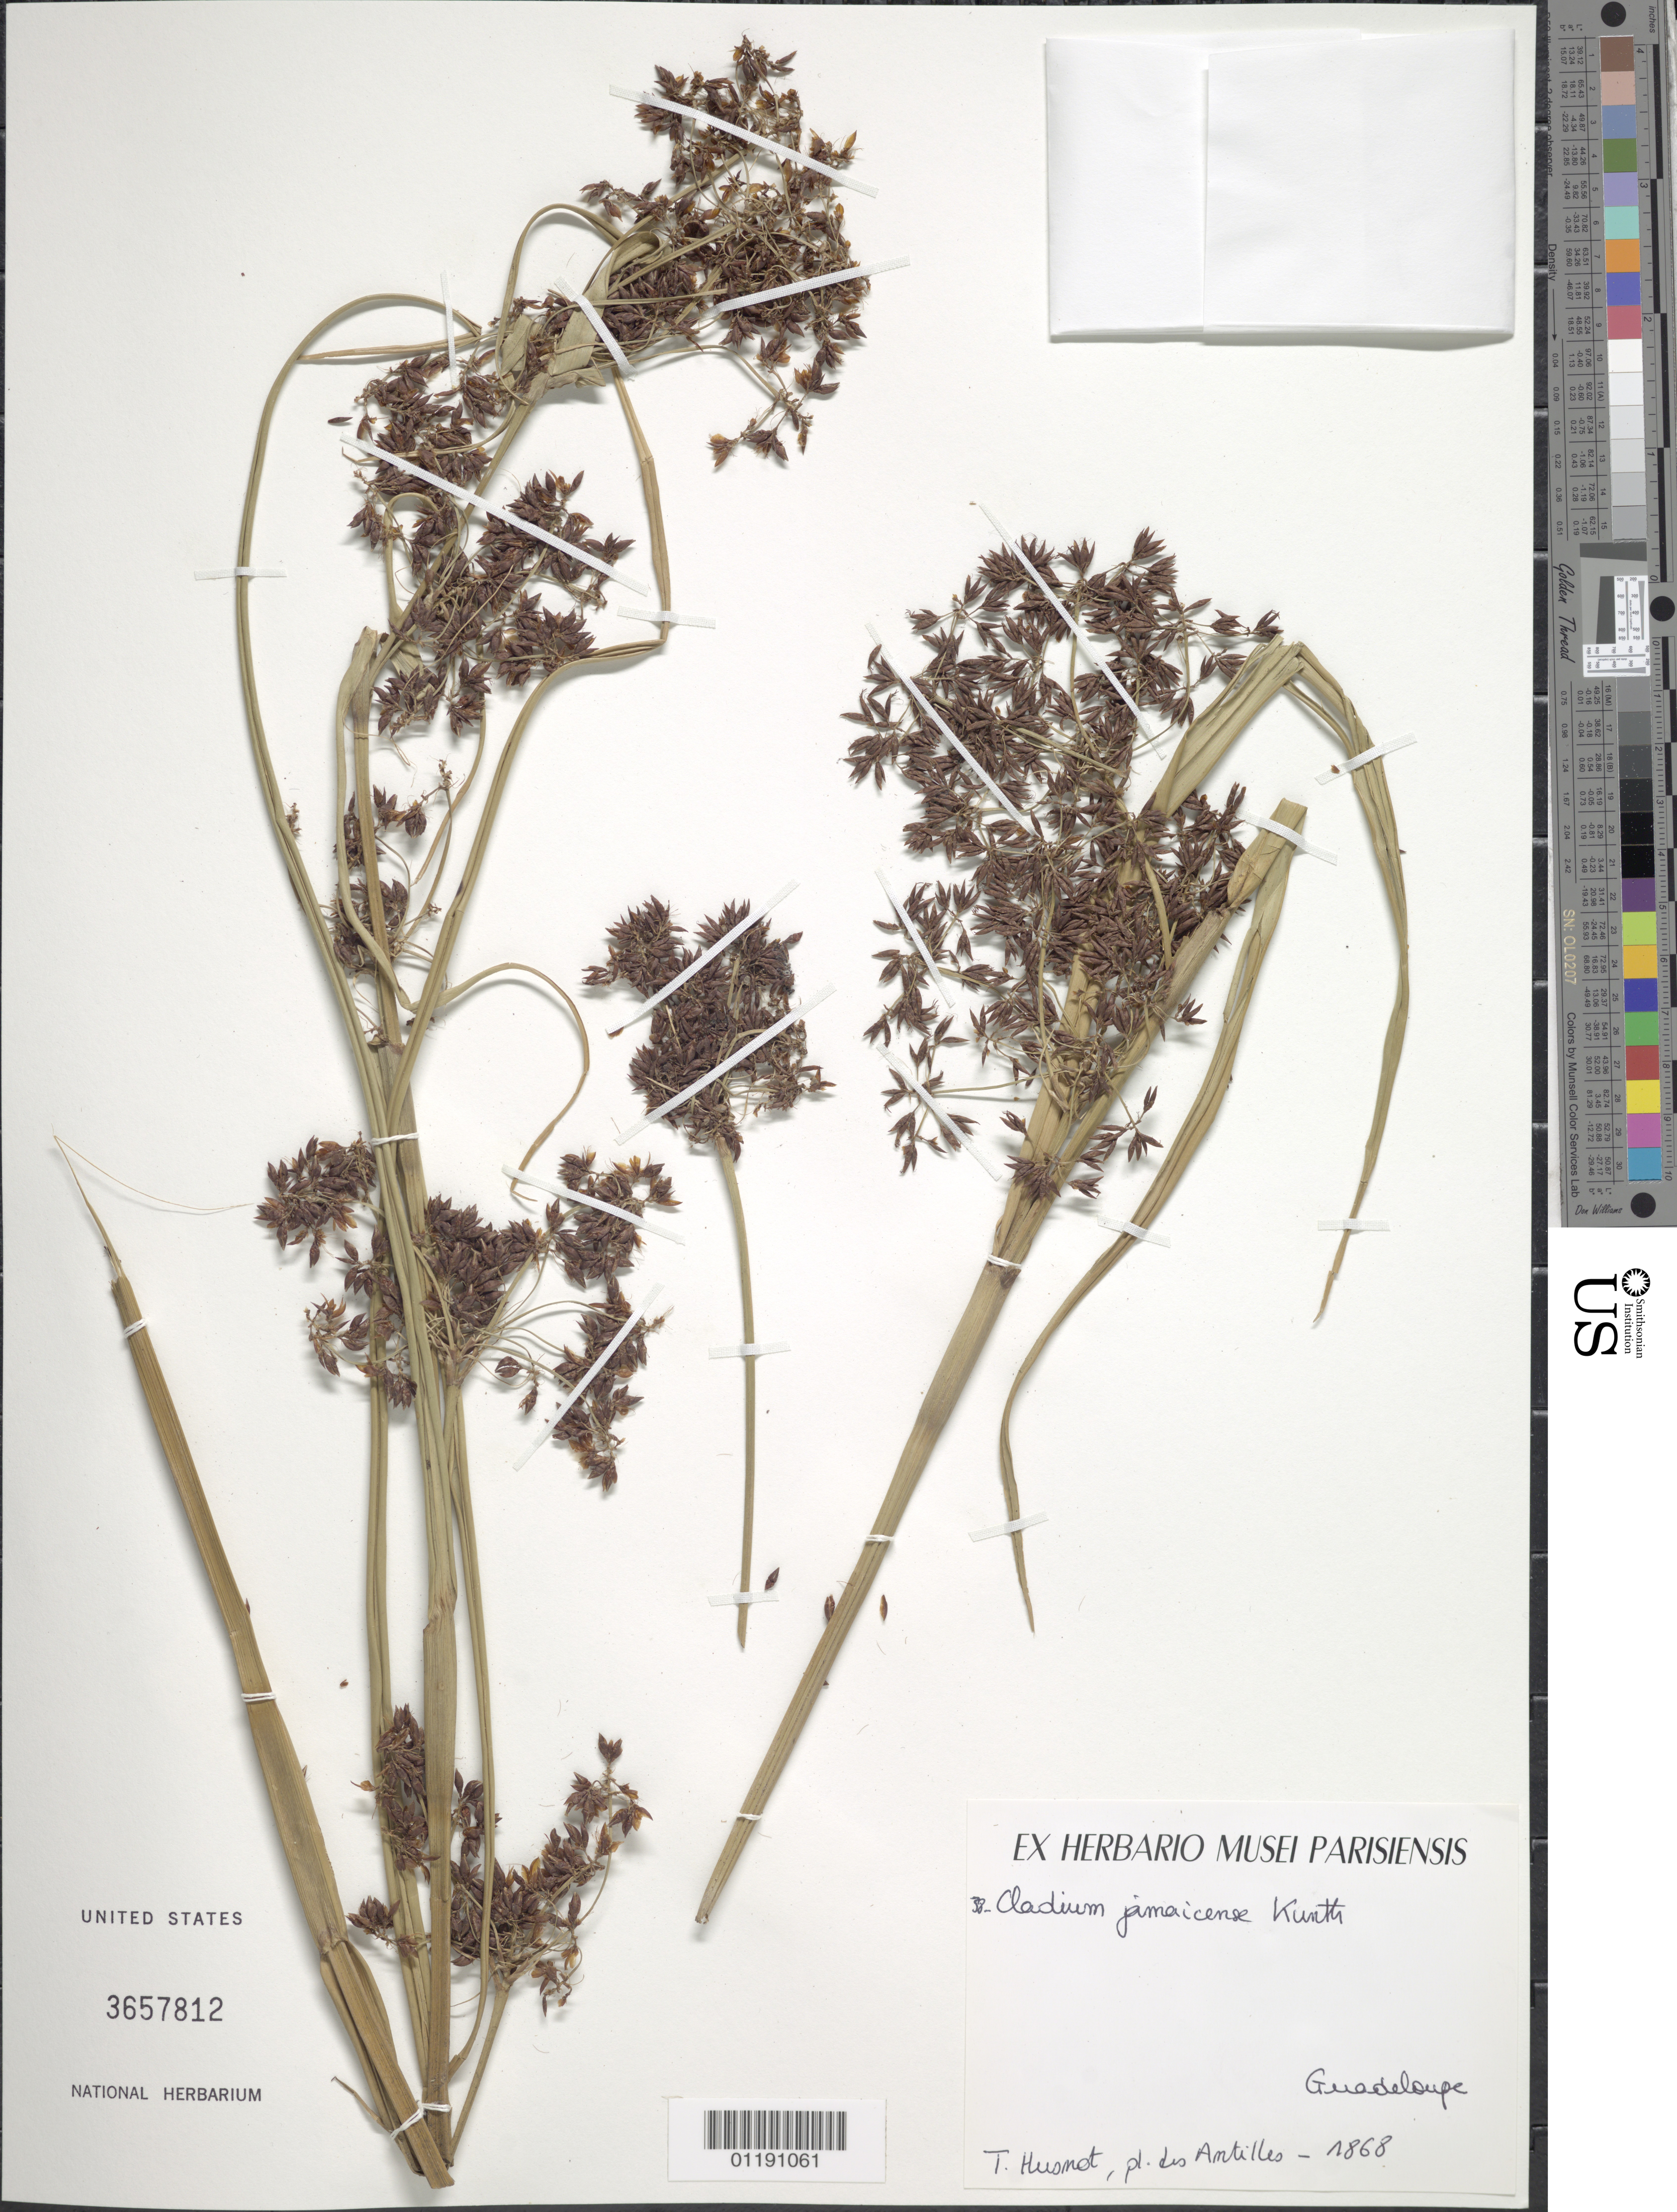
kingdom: Plantae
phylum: Tracheophyta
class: Liliopsida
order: Poales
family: Cyperaceae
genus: Cladium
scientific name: Cladium jamaicense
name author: Crantz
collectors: P. T. Husnot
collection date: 1868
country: Guadeloupe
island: Leeward Is.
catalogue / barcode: US 3657812